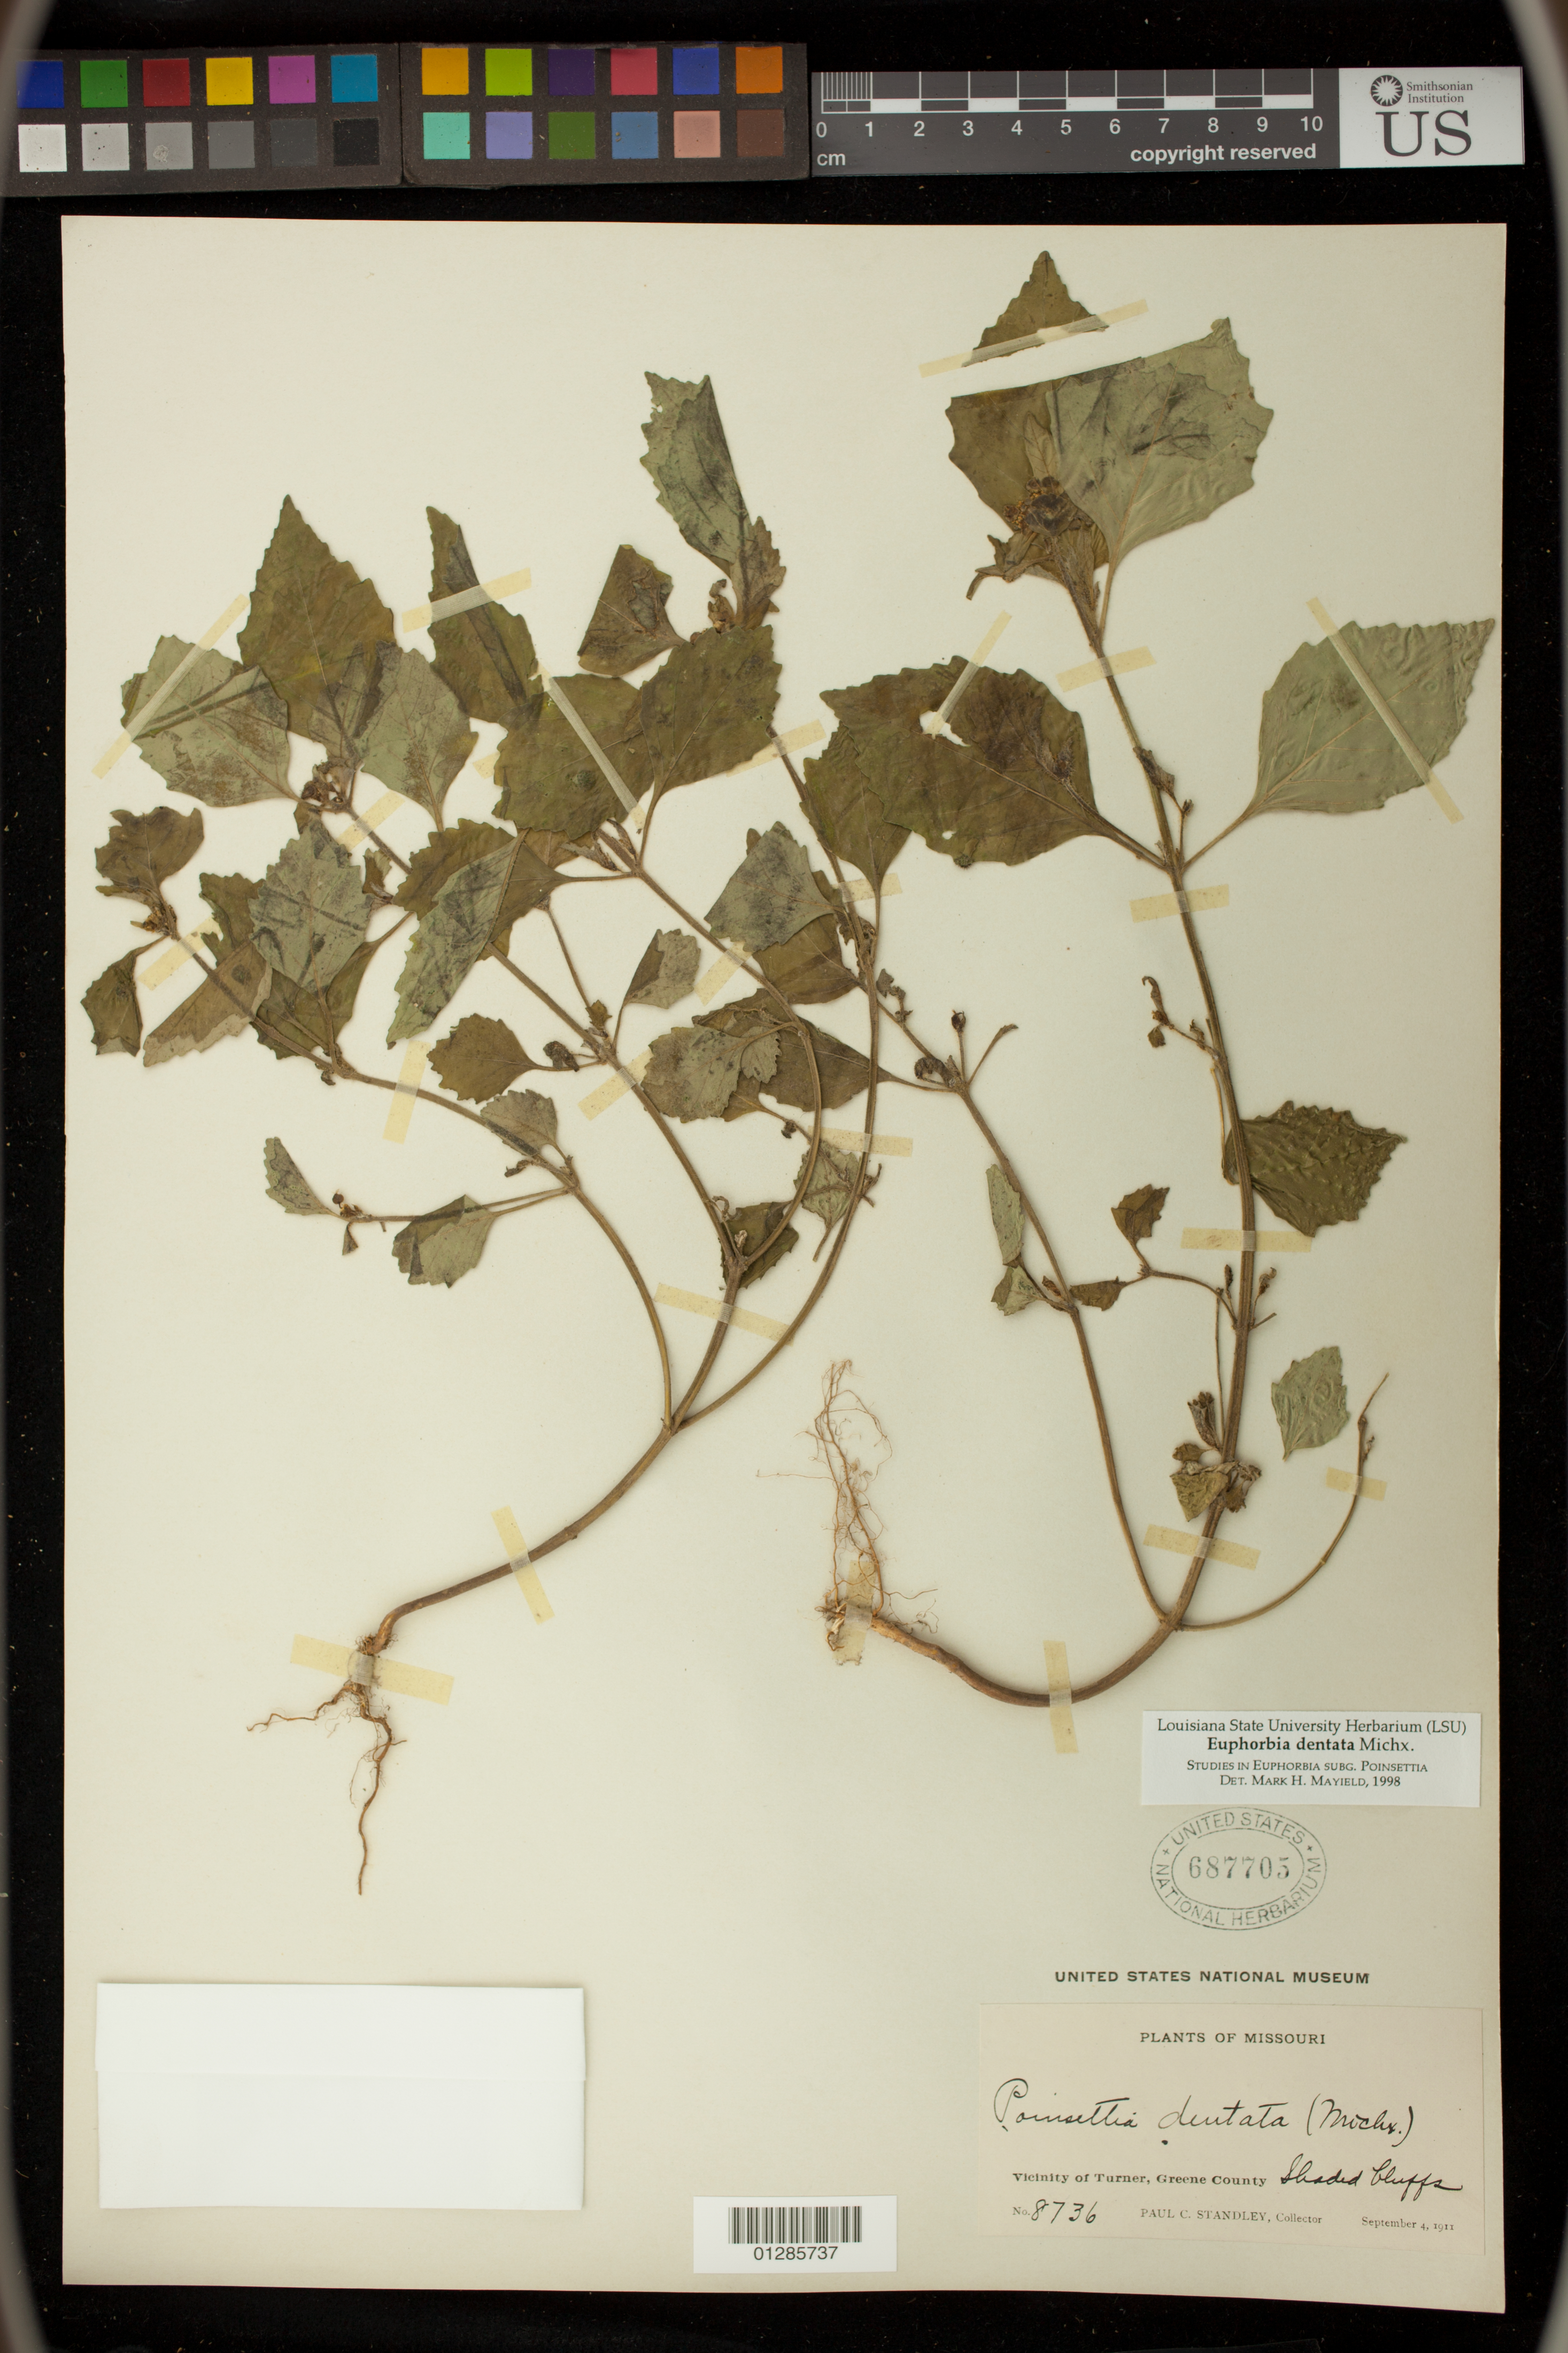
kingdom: Plantae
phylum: Tracheophyta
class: Magnoliopsida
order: Malpighiales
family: Euphorbiaceae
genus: Euphorbia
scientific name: Euphorbia dentata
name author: Michx.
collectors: P. C. Standley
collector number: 8736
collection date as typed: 04 Sep 1911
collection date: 1911-09-04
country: United States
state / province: Missouri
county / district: Greene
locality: Vicinity of Turner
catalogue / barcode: US 687705